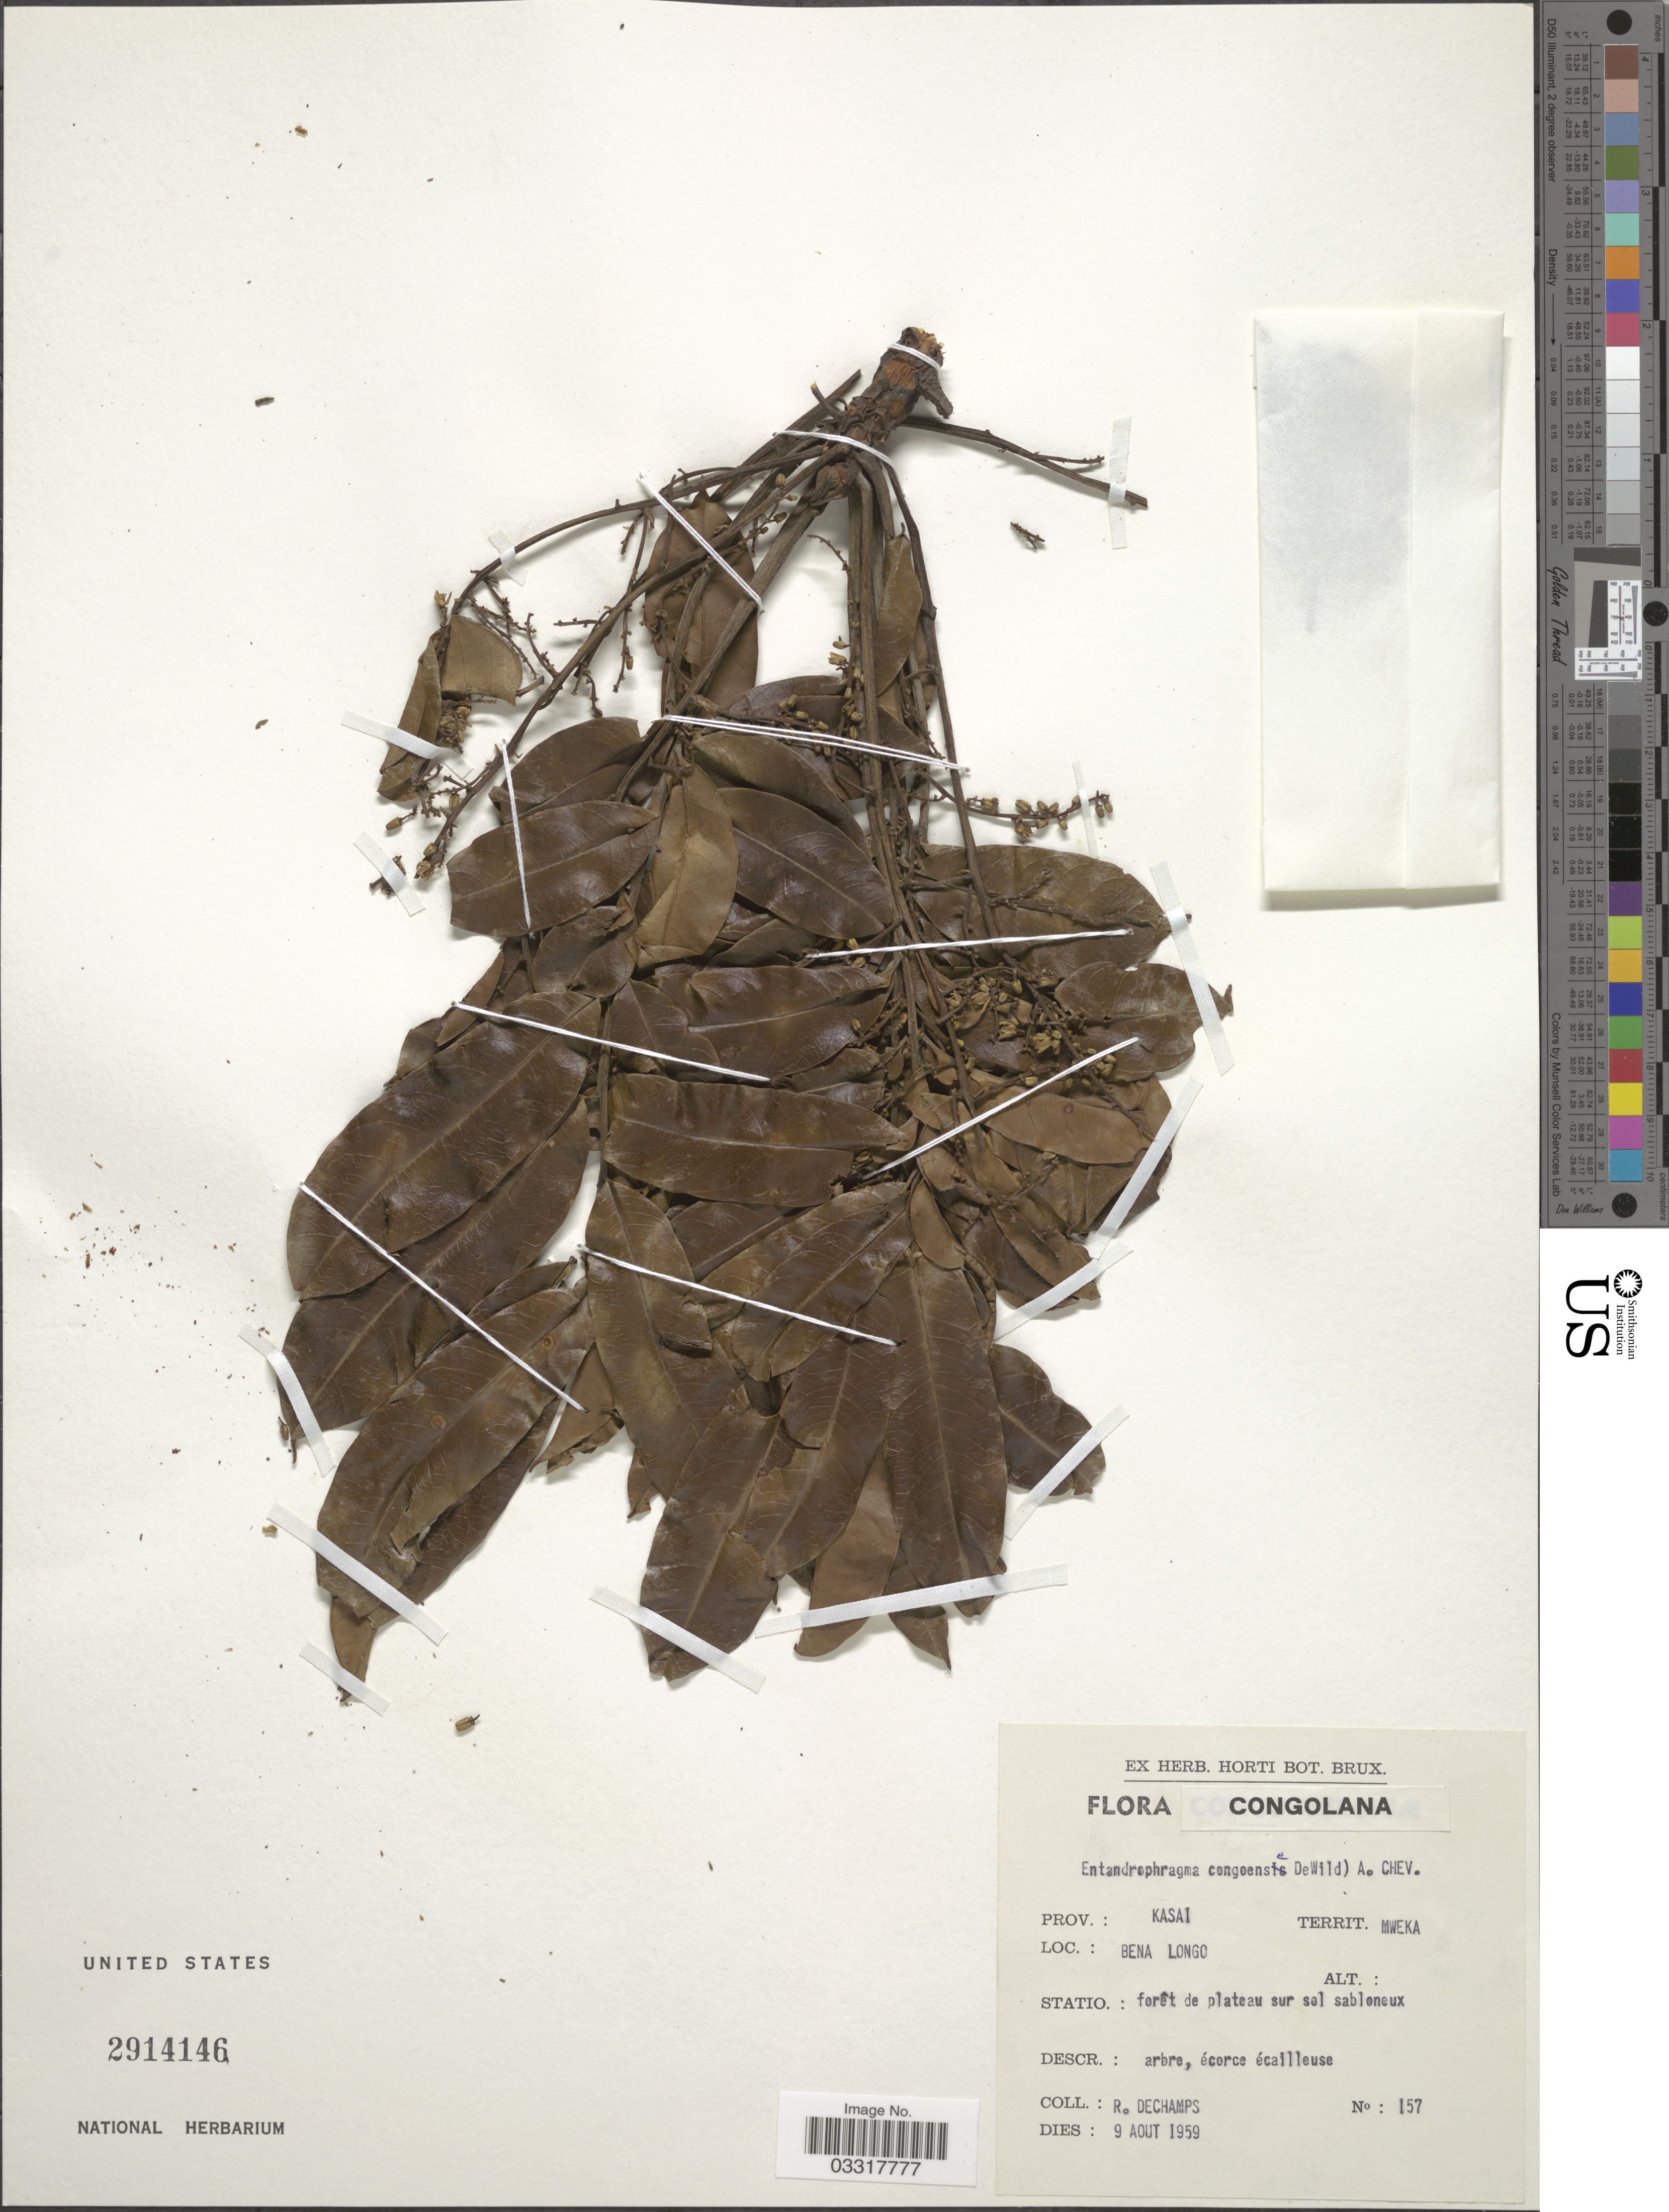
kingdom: Plantae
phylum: Tracheophyta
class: Magnoliopsida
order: Sapindales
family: Meliaceae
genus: Entandrophragma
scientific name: Entandrophragma congoense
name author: (Pierre ex De Wild.) A. Chev.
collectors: R. DeChamps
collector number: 157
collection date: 1959-08-09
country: Congo, Democratic Republic of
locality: Congolana. Prov.: Kasai, Territ. Mweka, Bena Longo.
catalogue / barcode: US 2914146